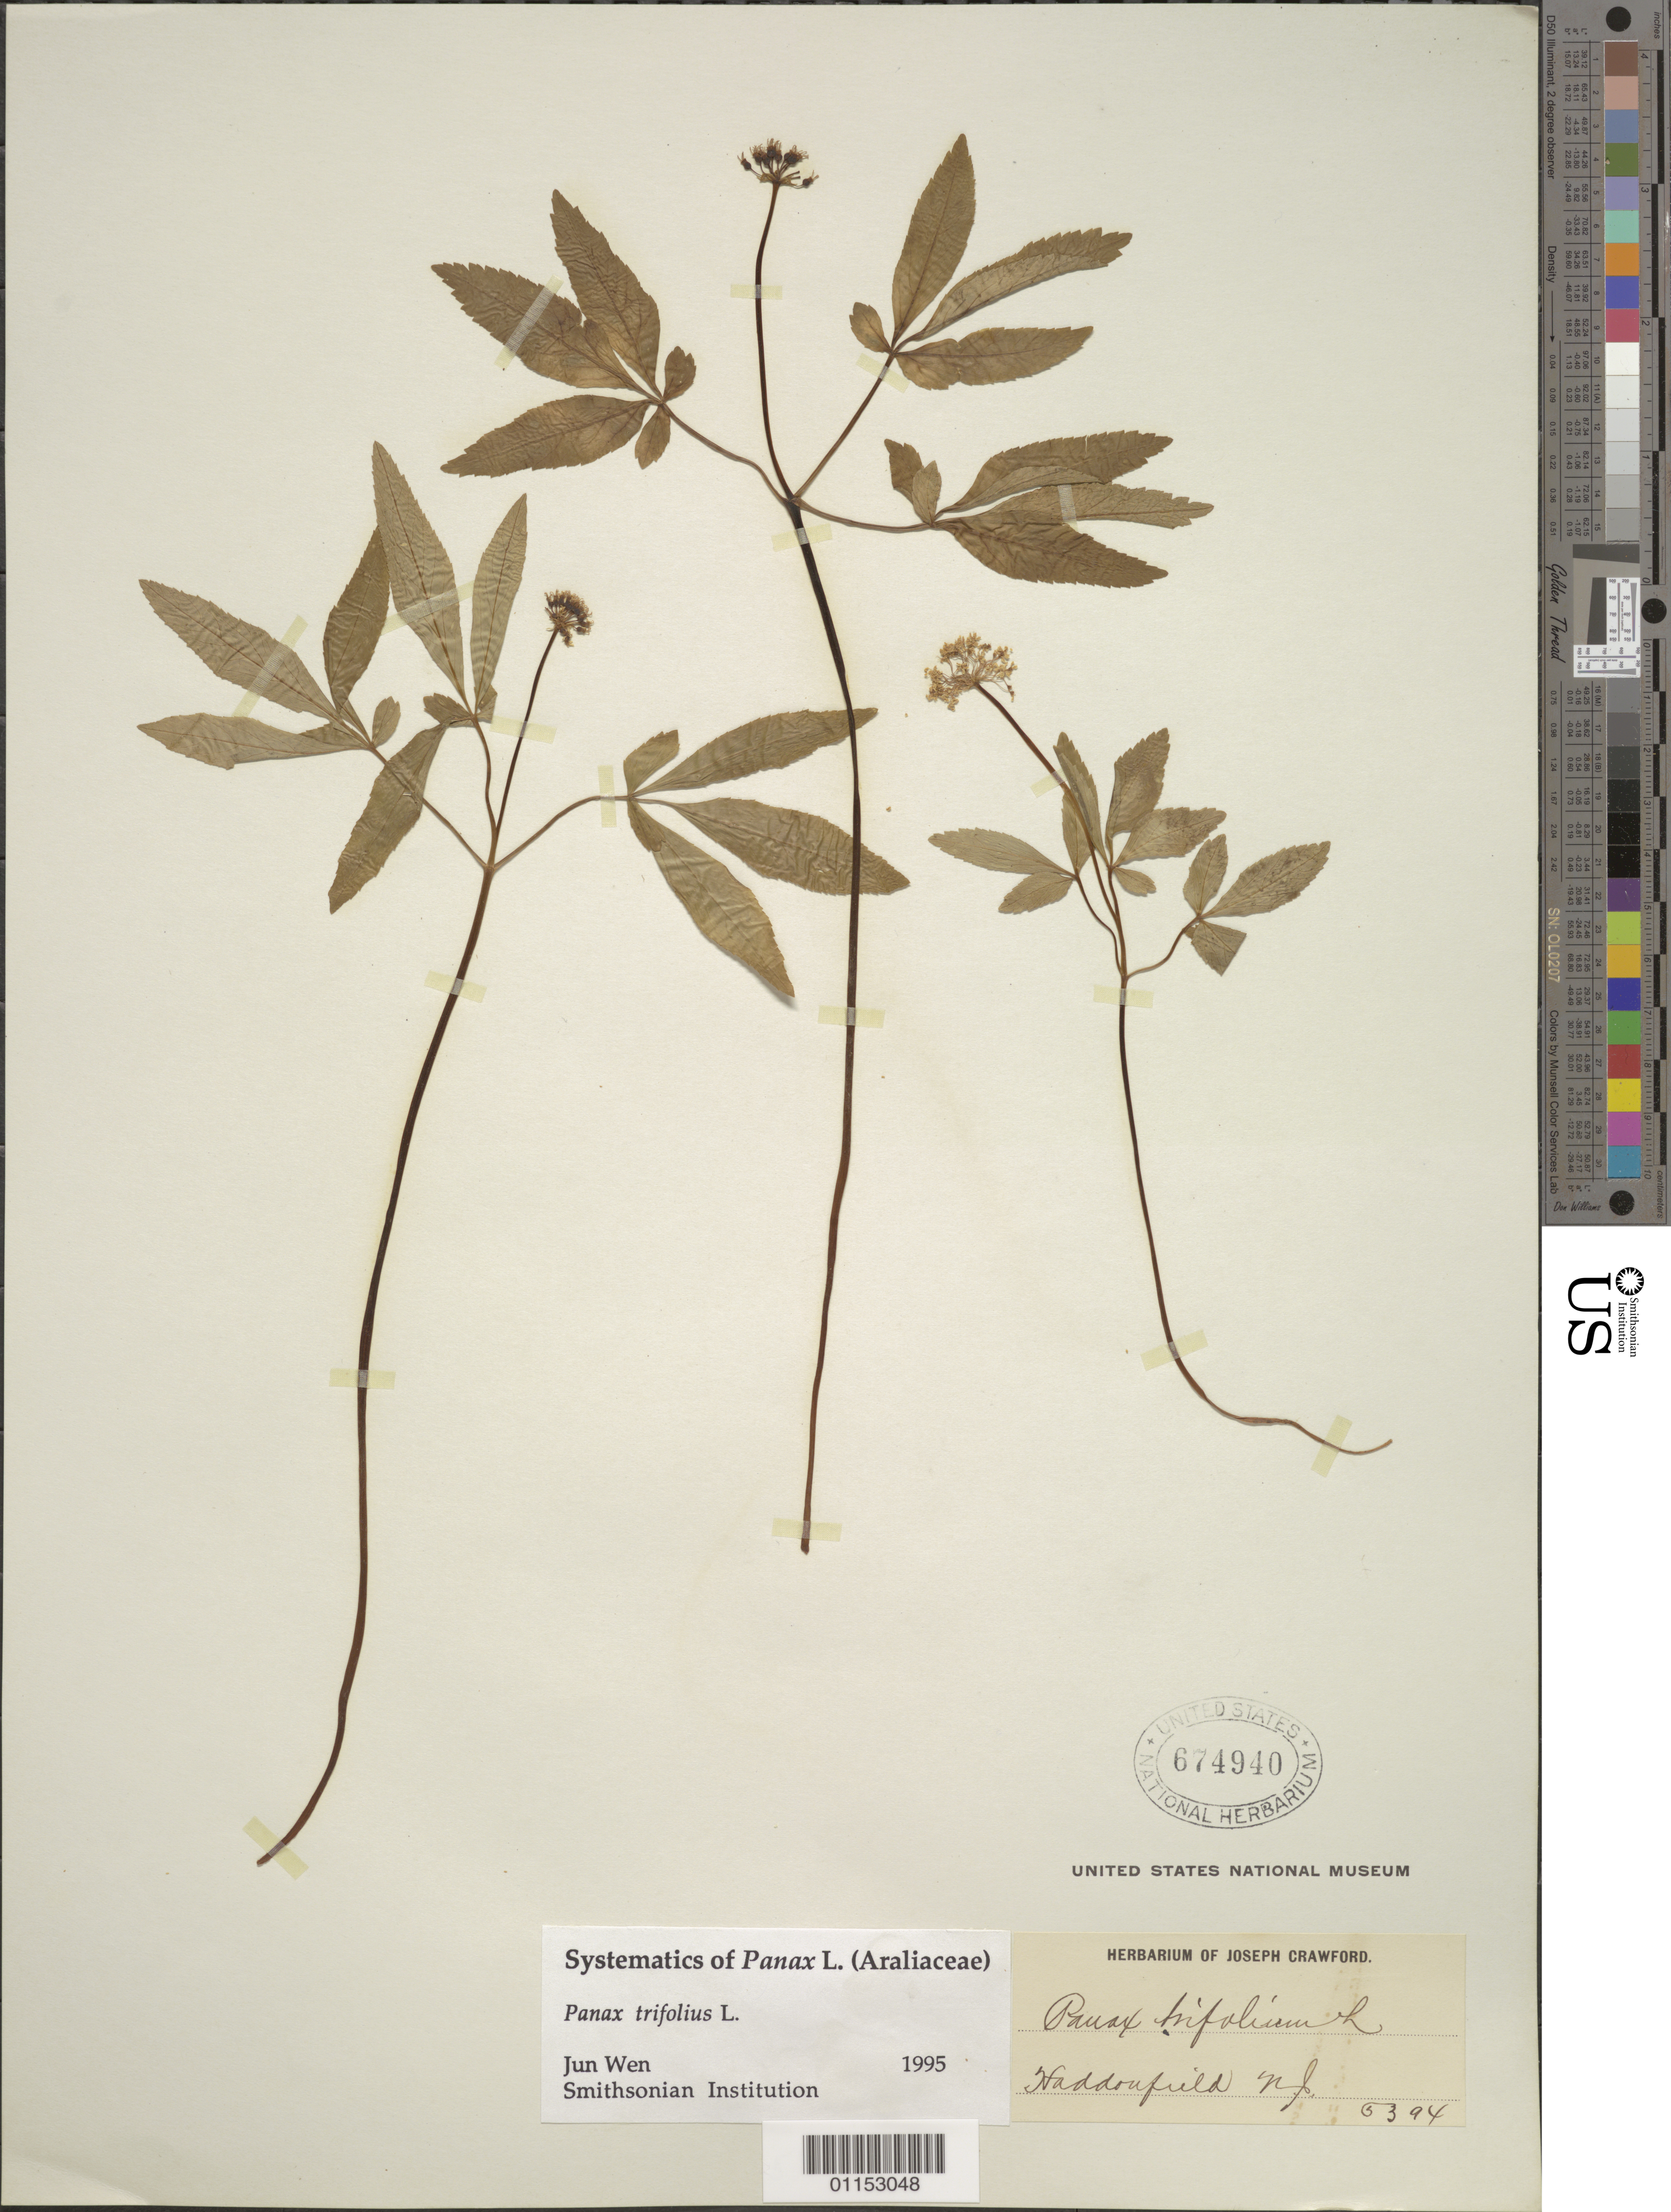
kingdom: Plantae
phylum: Tracheophyta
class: Magnoliopsida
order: Apiales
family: Araliaceae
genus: Panax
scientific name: Panax trifolius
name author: L.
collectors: J. Crawford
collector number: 5394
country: United States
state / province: New Jersey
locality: Haddonfield.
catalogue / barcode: US 674940